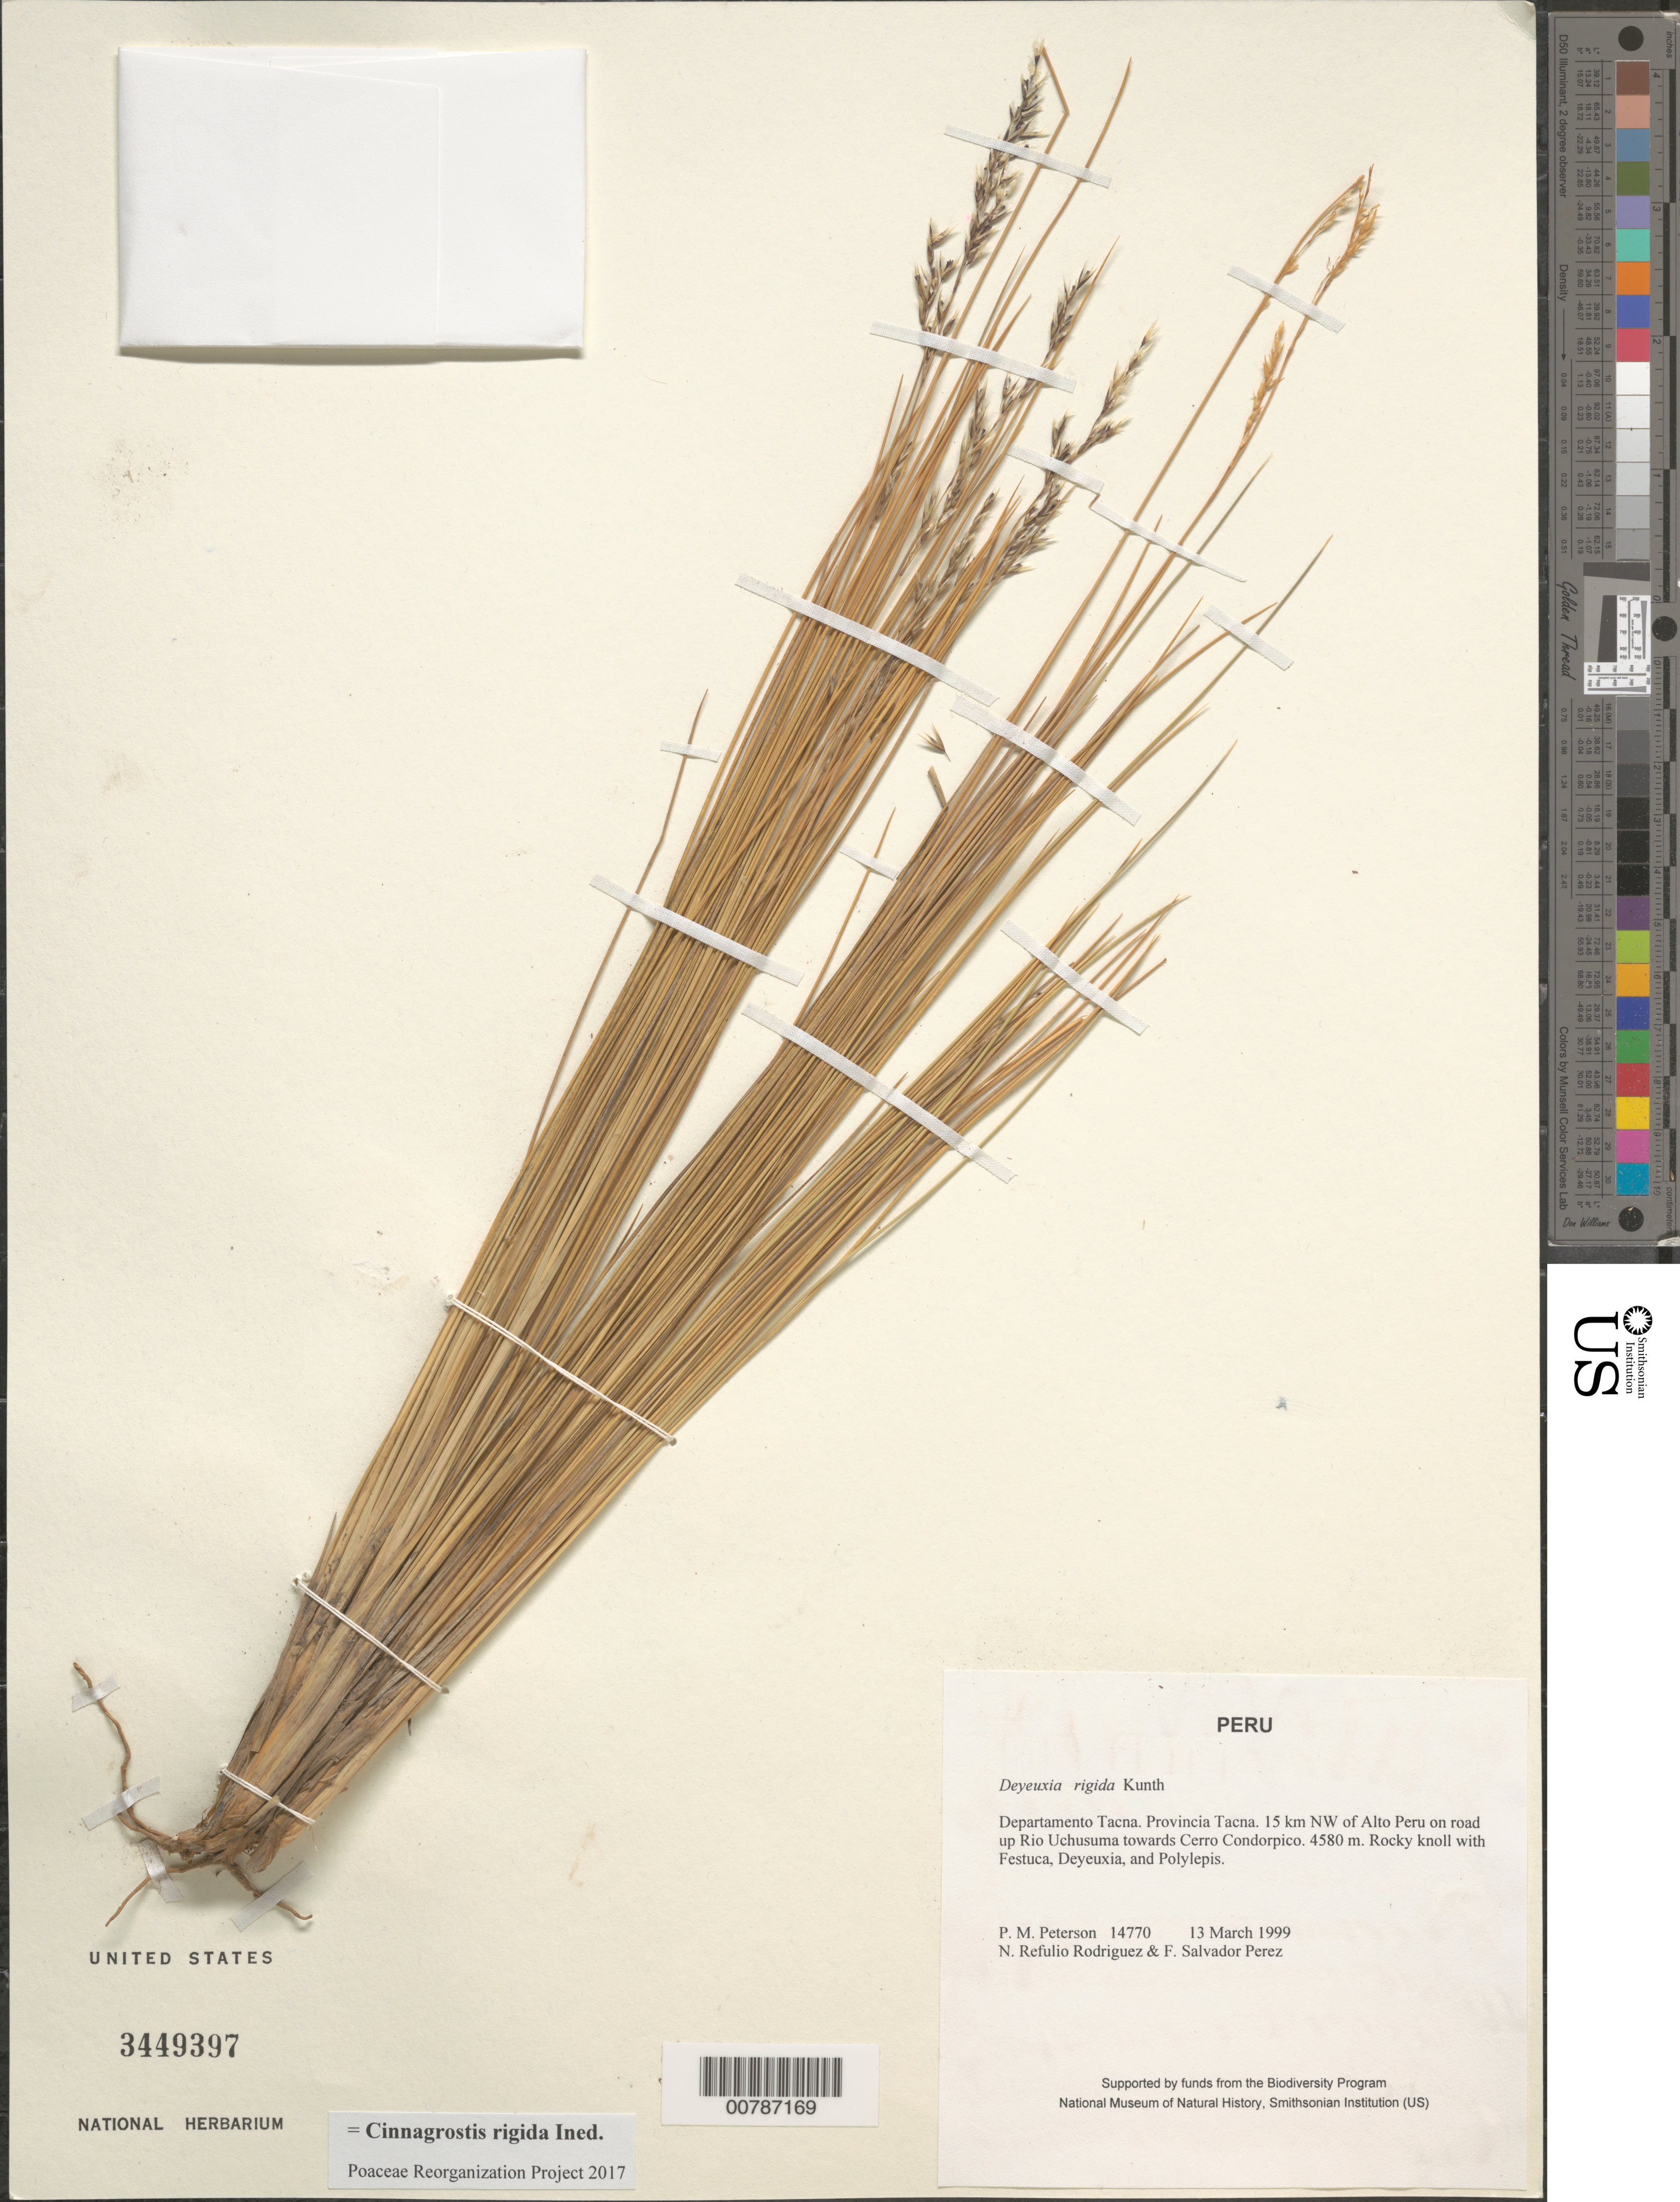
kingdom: Plantae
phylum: Tracheophyta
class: Liliopsida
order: Poales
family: Poaceae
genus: Cinnagrostis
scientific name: Cinnagrostis rigida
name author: (Kunth) P.M. Peterson et al.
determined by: Poaceae Reorganization Project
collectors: P. M. Peterson, N. Refulio-Rodríguez & F. Salvador Perez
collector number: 14770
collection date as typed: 13 Mar 1999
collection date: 1999-03-13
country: Peru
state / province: Tacna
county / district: Tacna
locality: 15 km NW of Alto Peru on road up Rio Uchusuma towards Cerro Condorpico.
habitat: Rocky knoll with Festuca, Deyeuxia and Polylepis.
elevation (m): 4580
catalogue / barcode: US 3449397